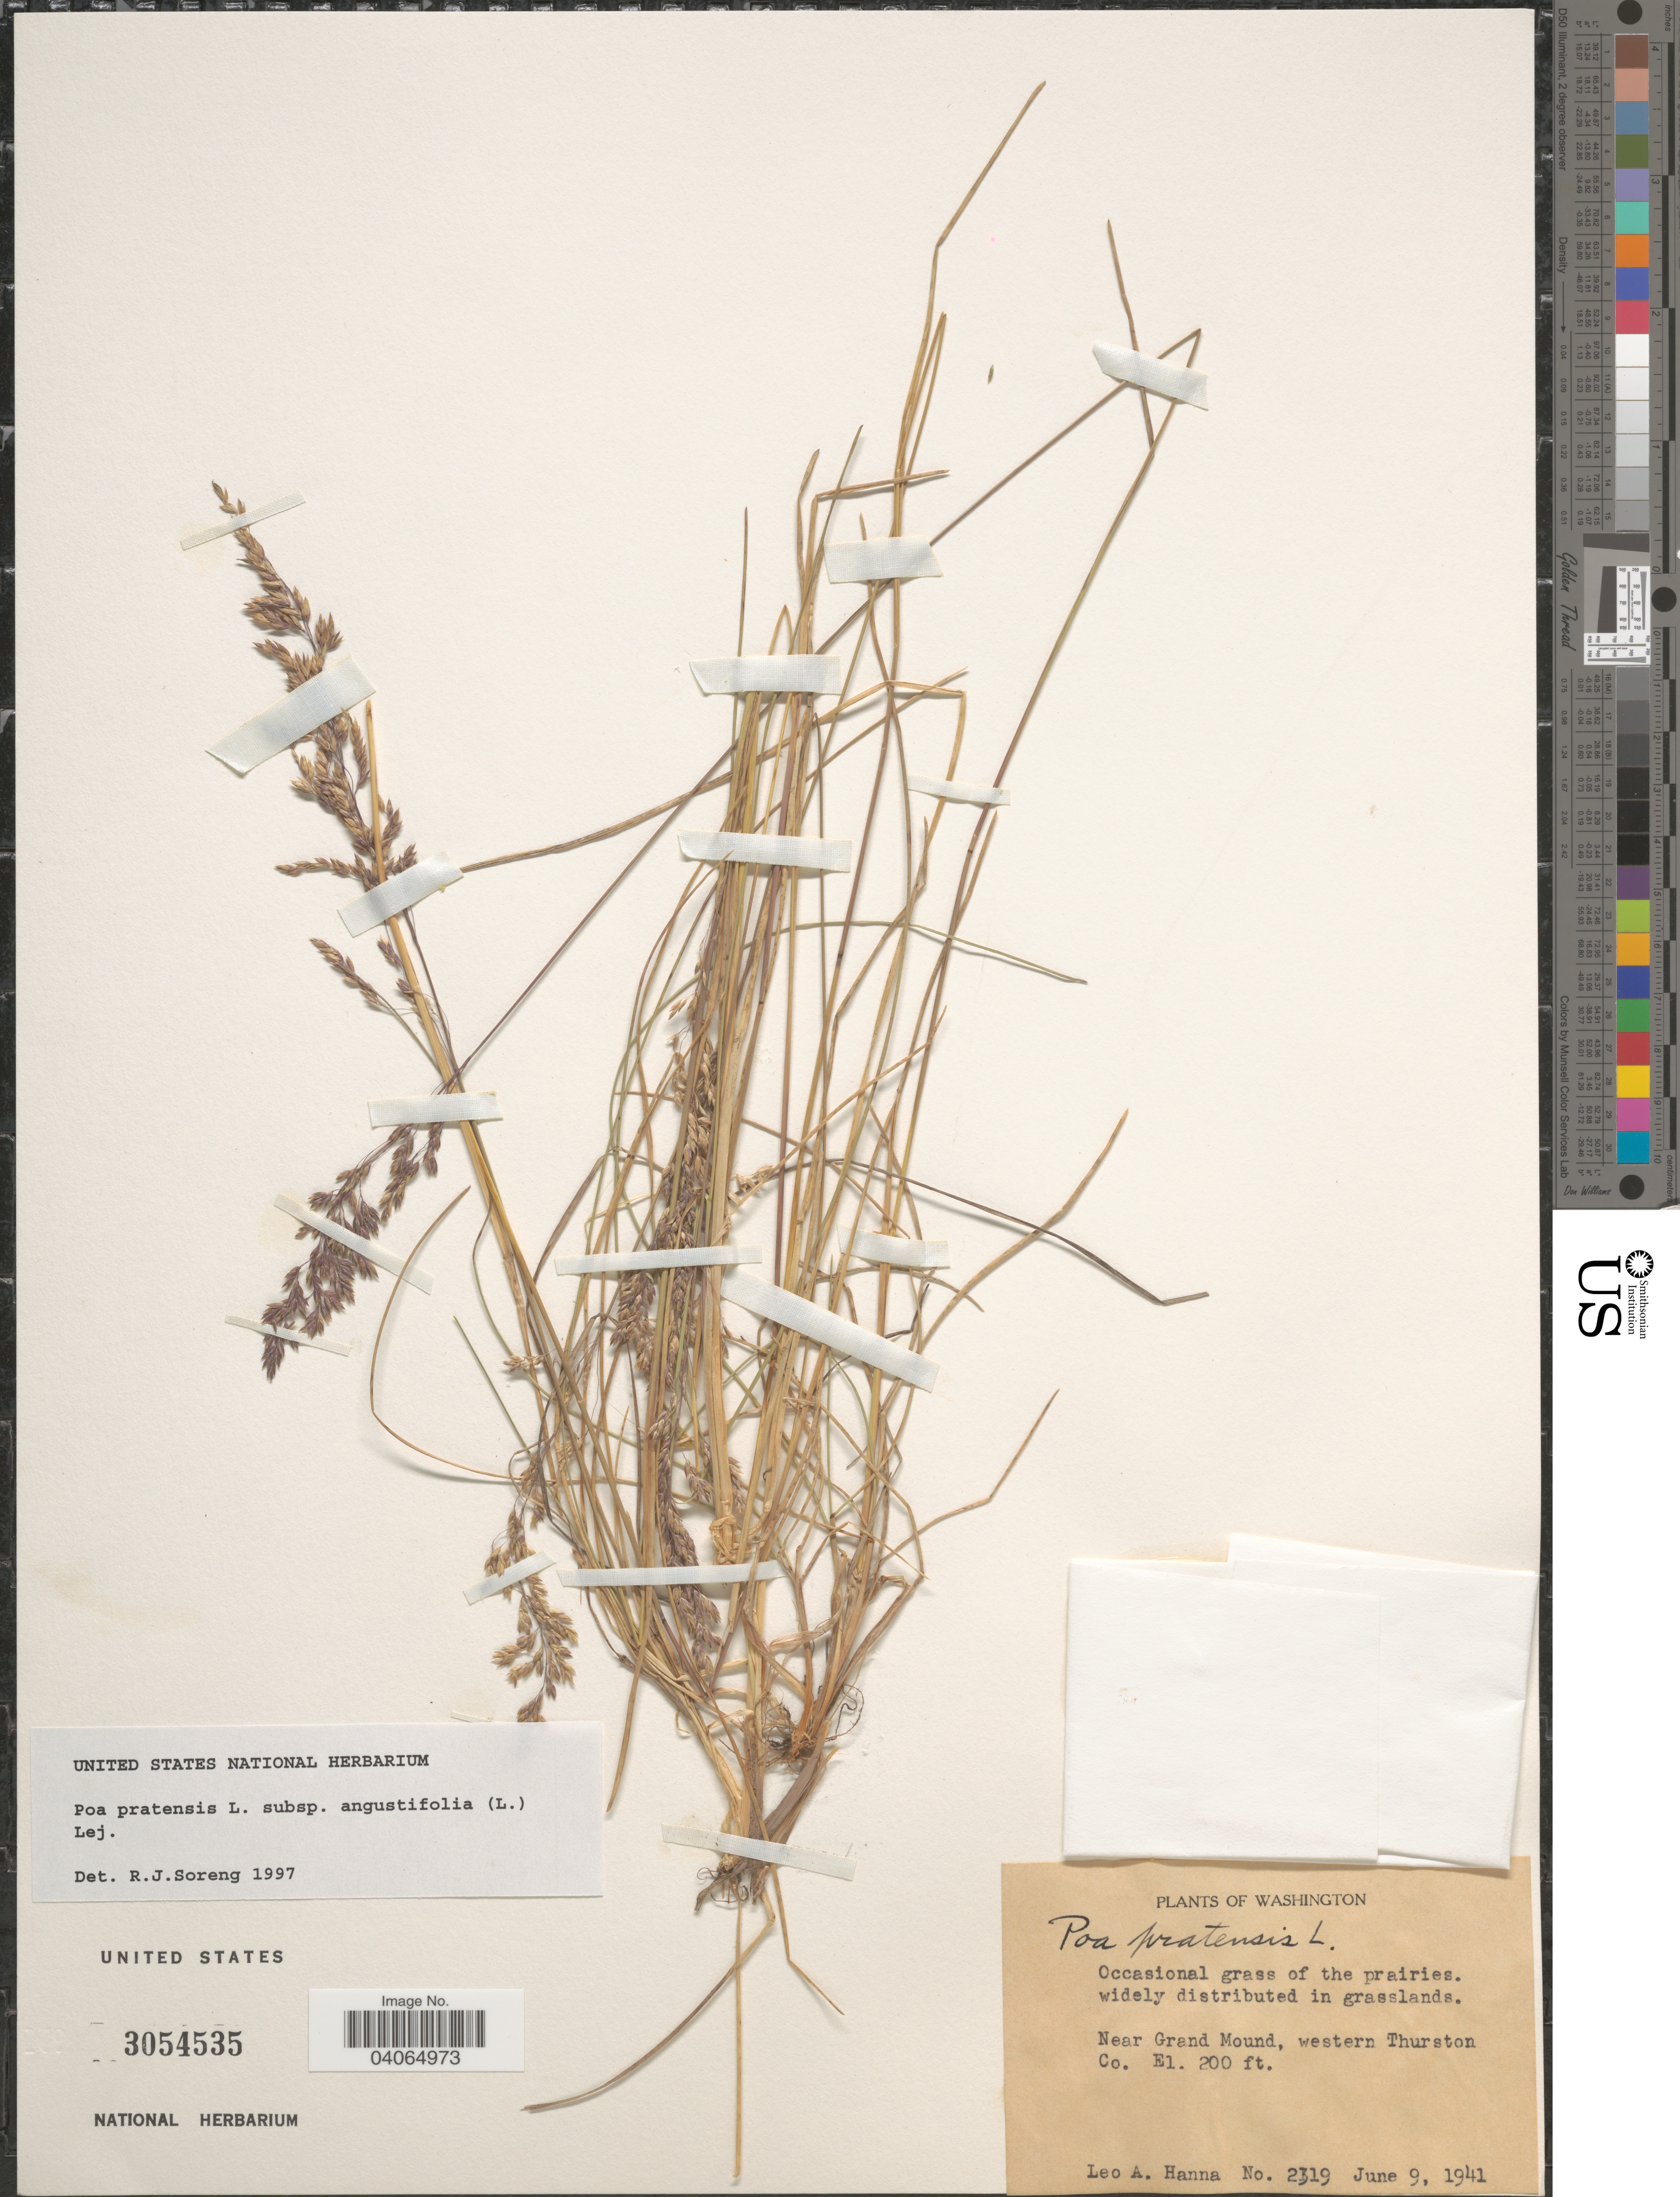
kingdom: Plantae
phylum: Tracheophyta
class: Liliopsida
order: Poales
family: Poaceae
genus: Poa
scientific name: Poa pratensis subsp. angustifolia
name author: (L.) Lej.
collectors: L. Hanna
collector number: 2319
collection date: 1941-06-09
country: United States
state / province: Washington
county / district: Thurston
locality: Near Grand Mound, western Thurston Co.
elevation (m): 61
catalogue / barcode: US 3054535